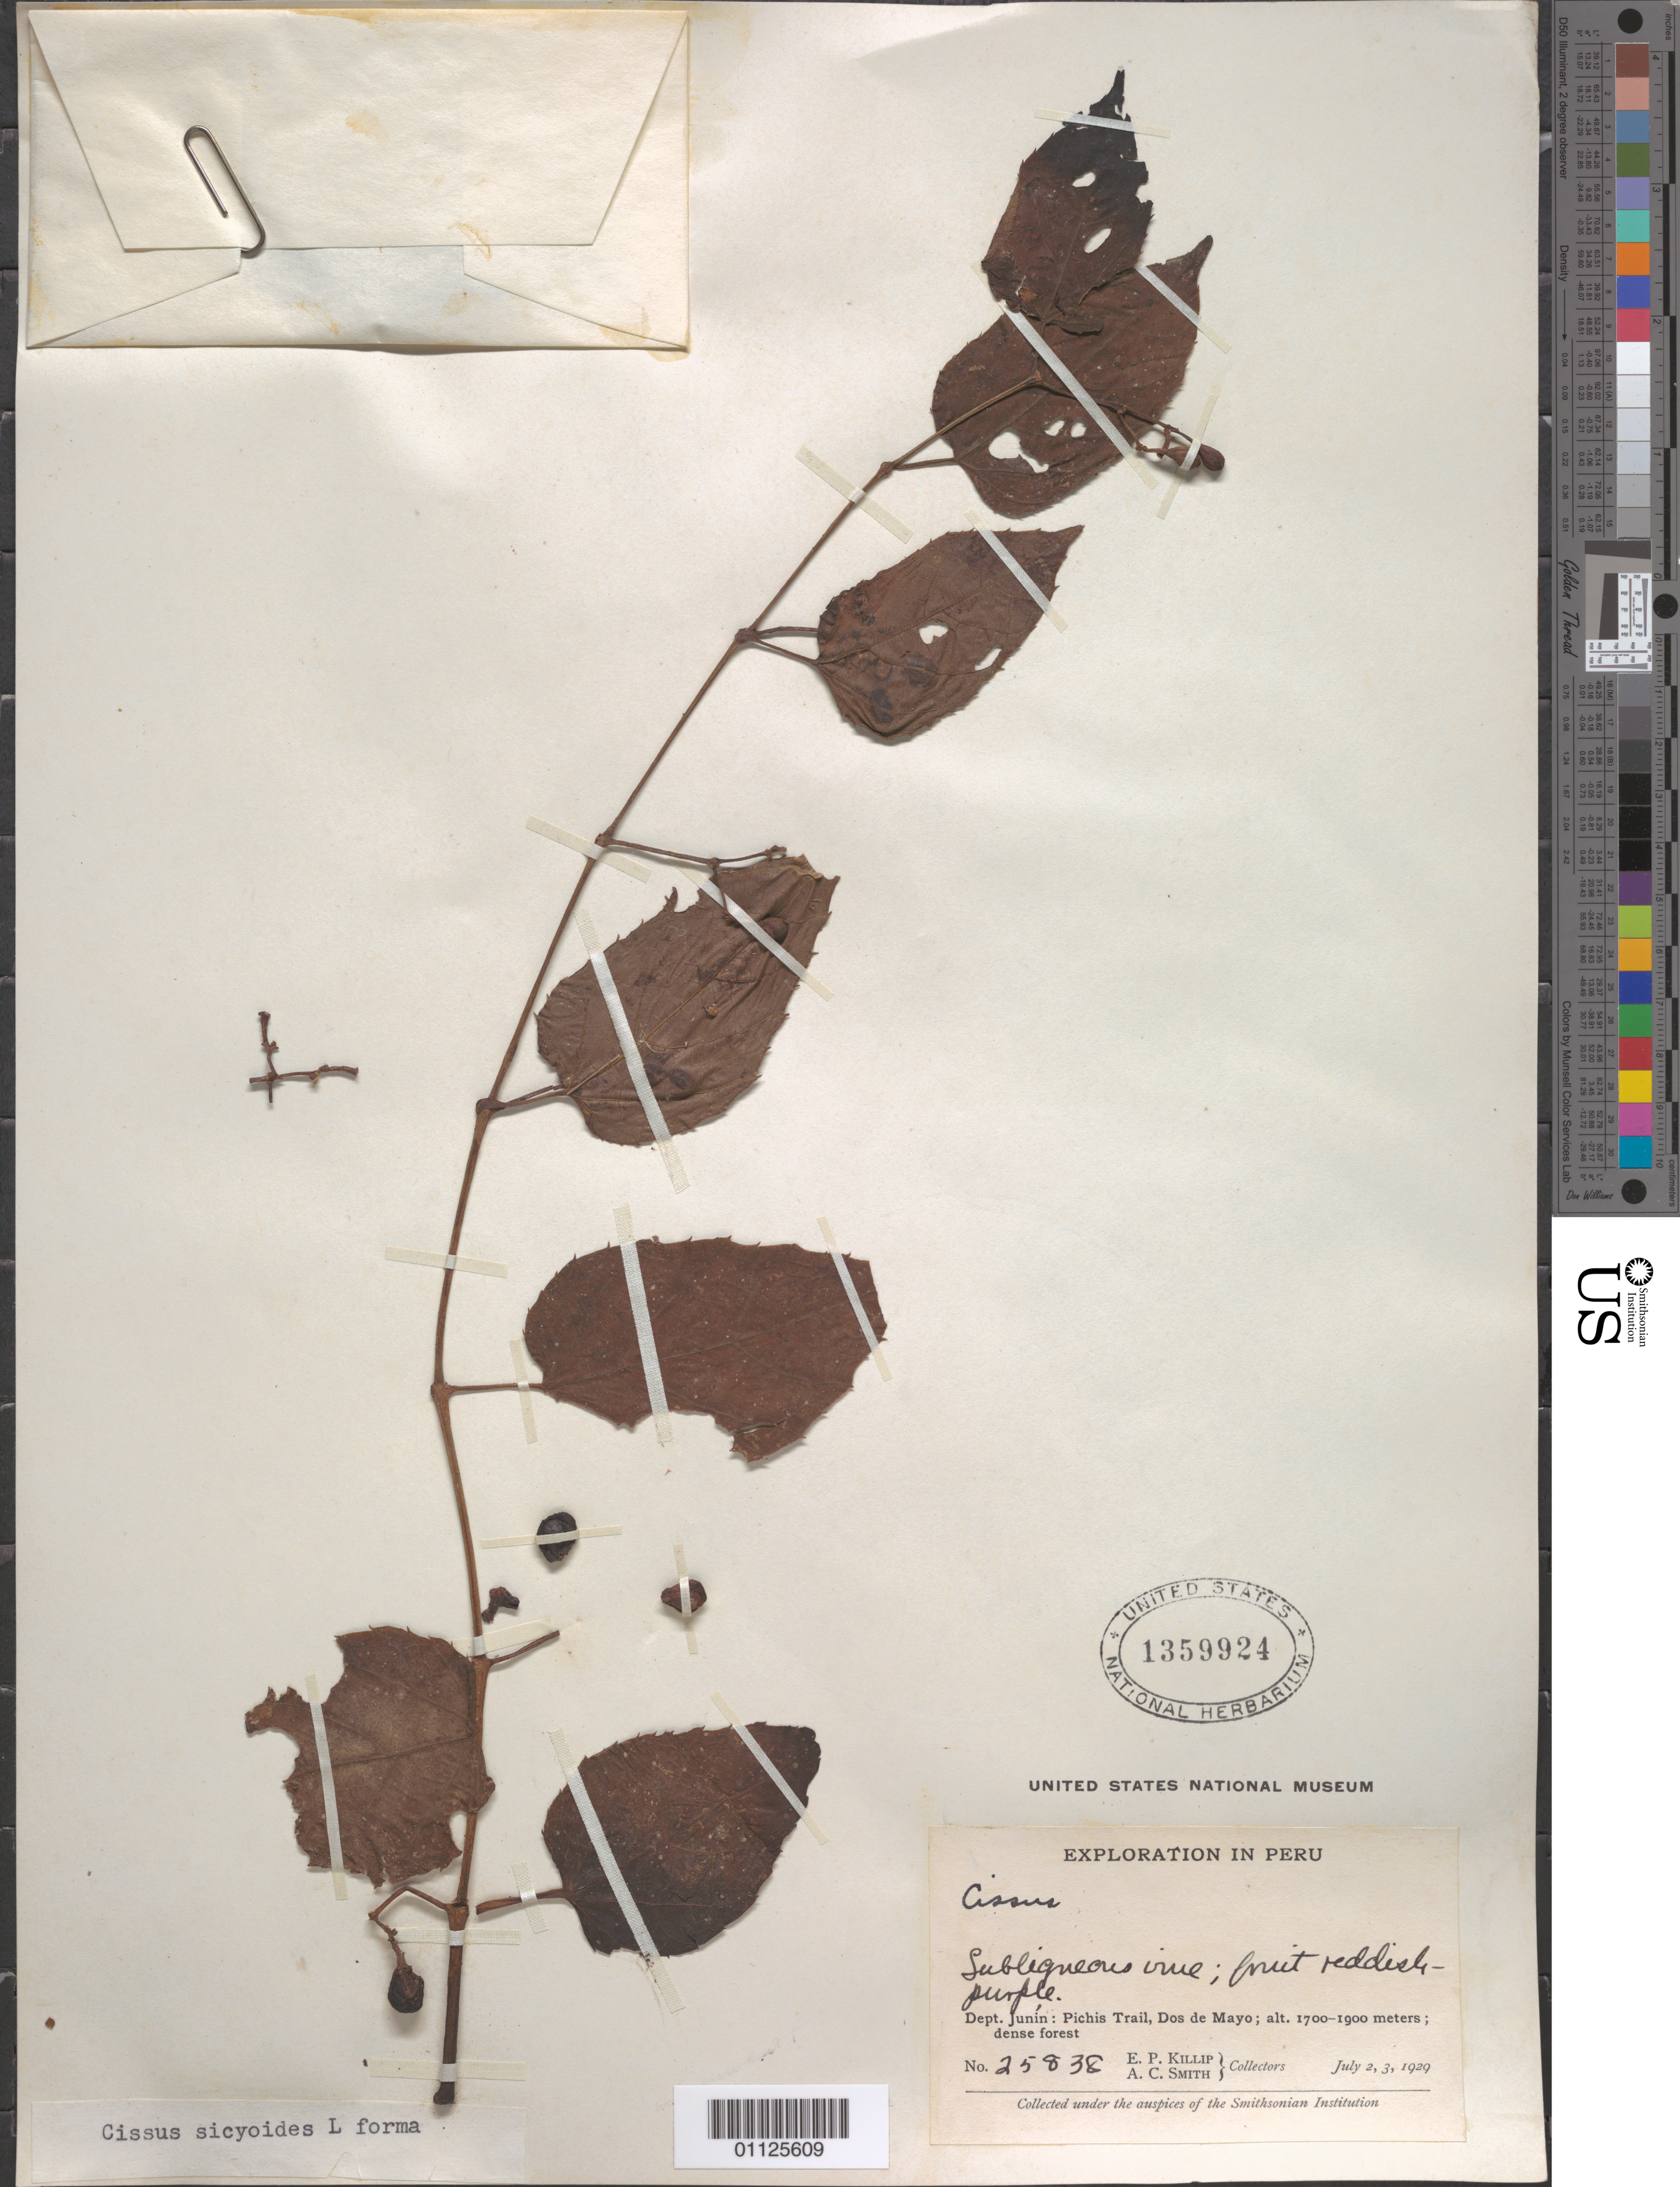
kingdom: Plantae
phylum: Tracheophyta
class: Magnoliopsida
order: Vitales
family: Vitaceae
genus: Cissus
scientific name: Cissus verticillata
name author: (L.) Nicolson & C.E. Jarvis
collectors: E. P. Killip & A. C. Smith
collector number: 25838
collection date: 1929-07-02/1929-07-03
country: Peru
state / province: Junín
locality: Pichis Trail, Dos de Mayo.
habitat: Dense forest. Vine.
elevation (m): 1700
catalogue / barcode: US 1359924